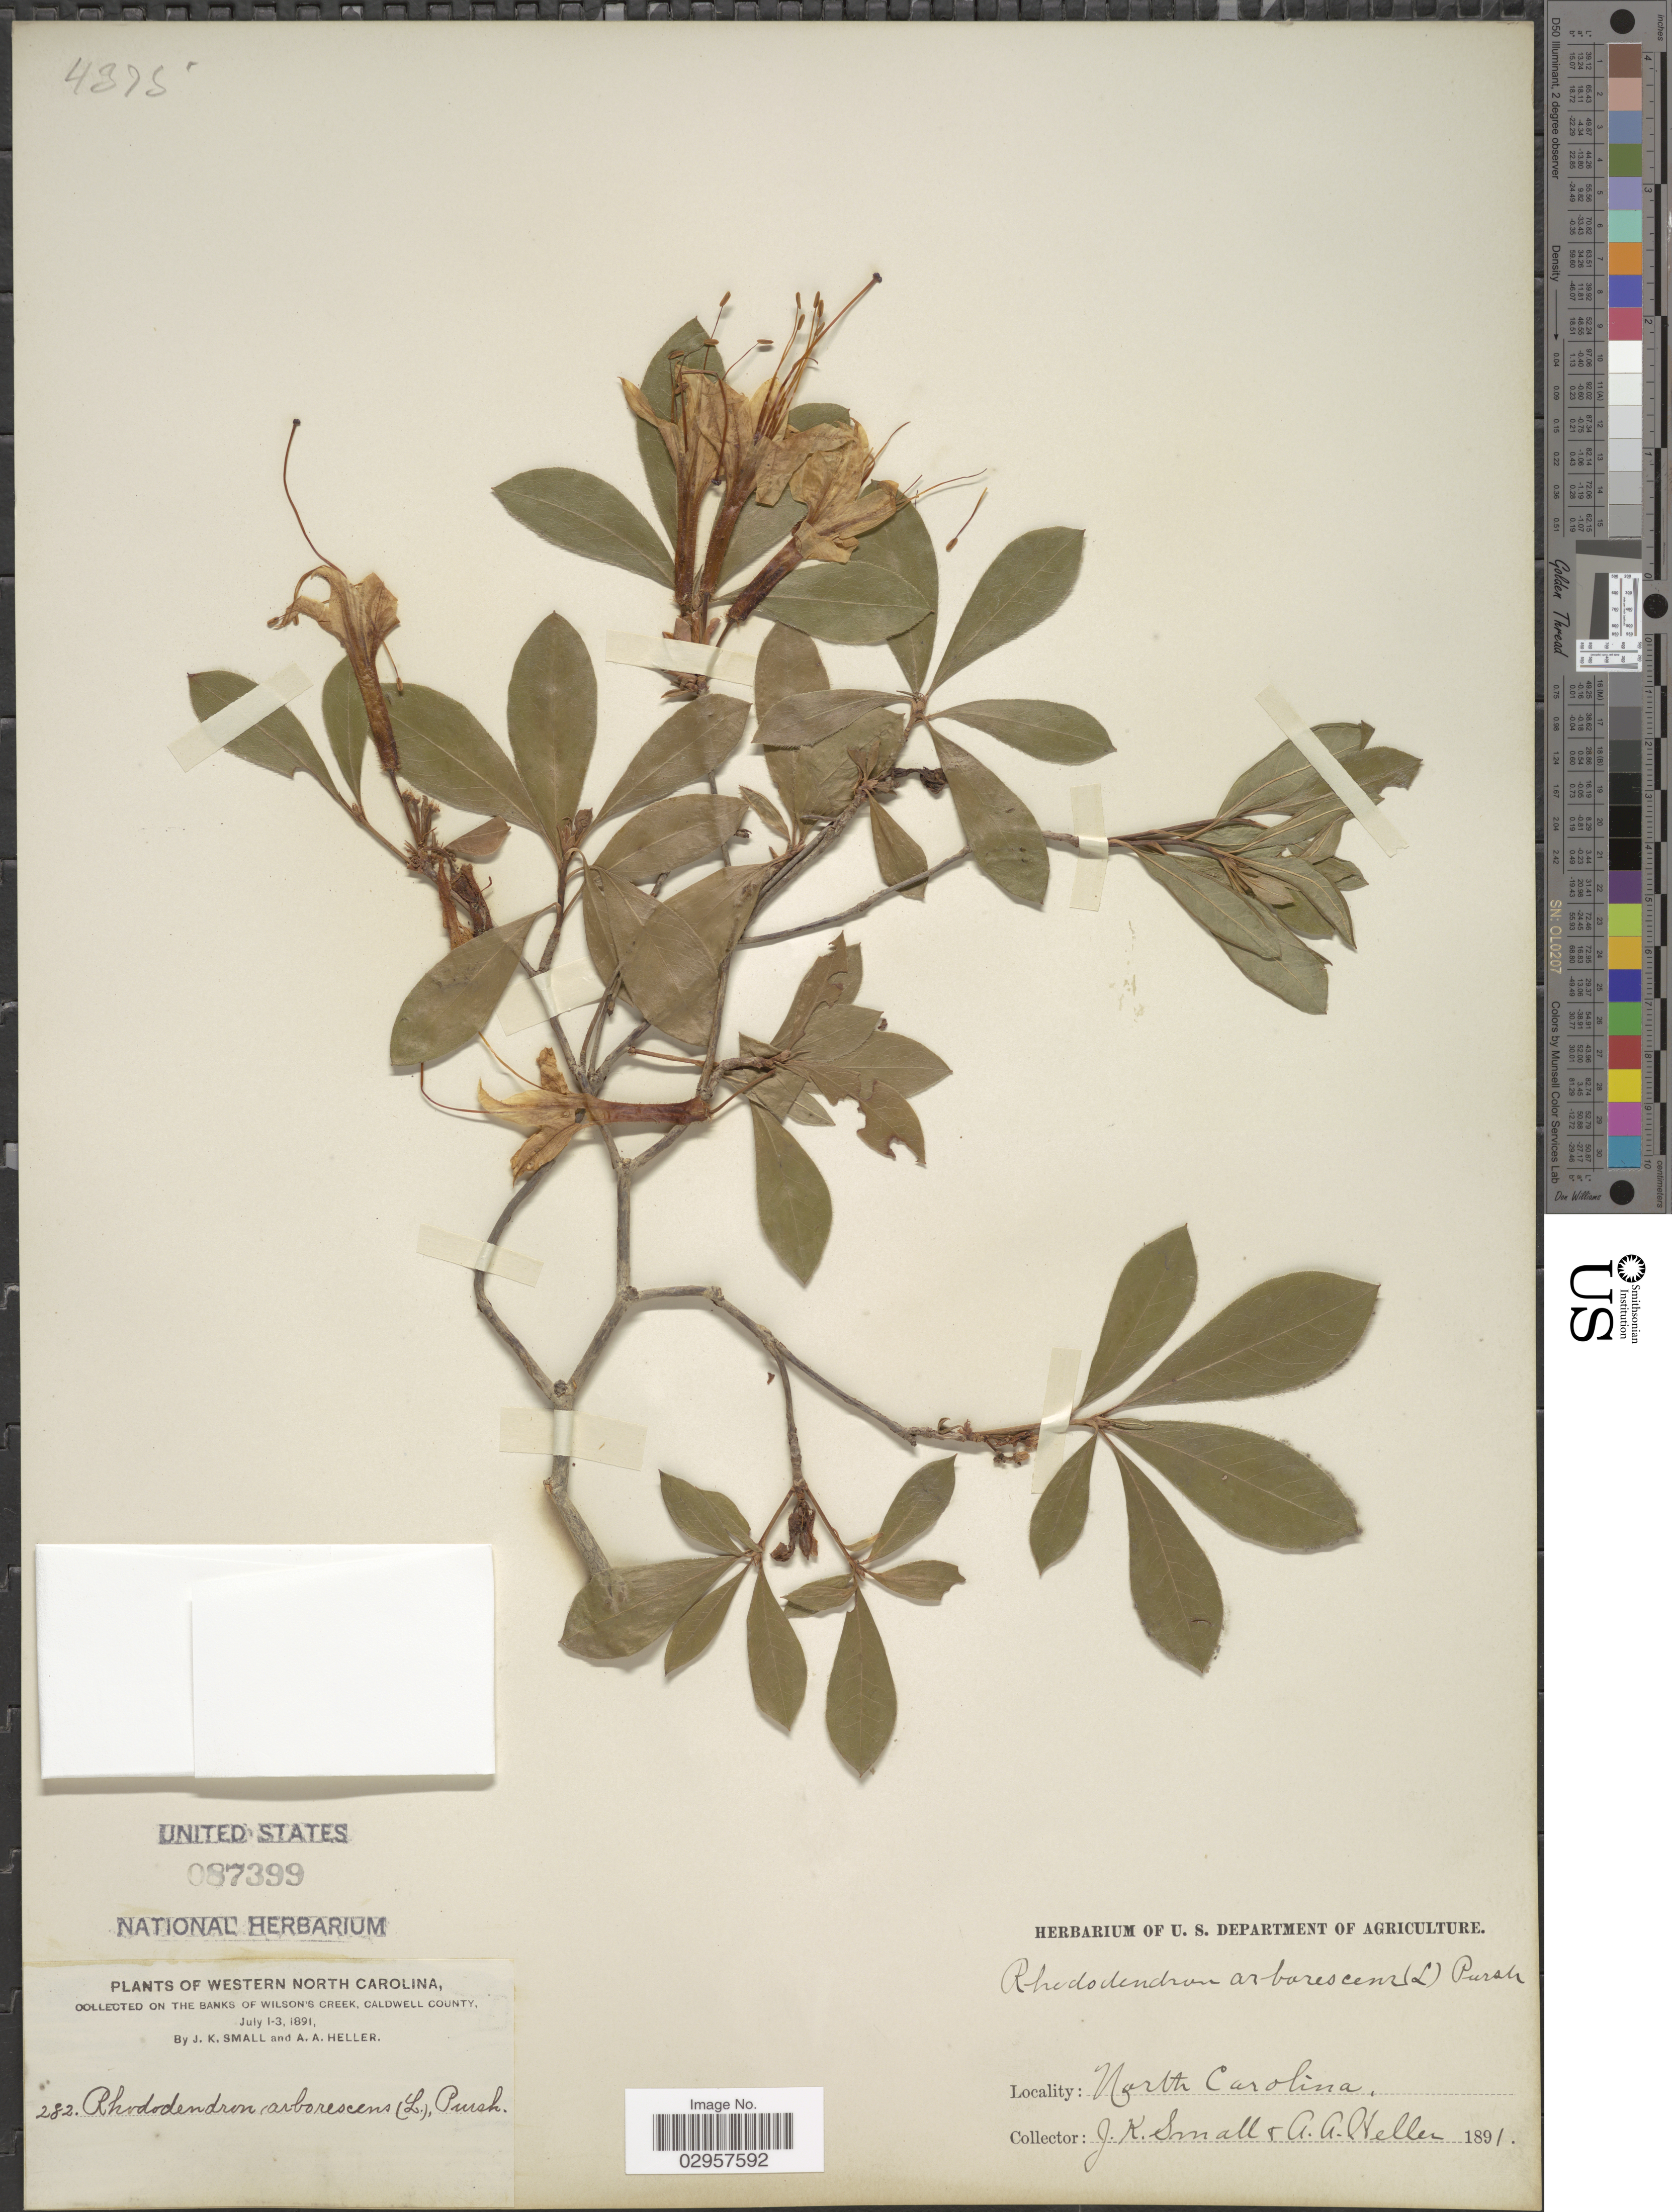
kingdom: Plantae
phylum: Tracheophyta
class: Magnoliopsida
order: Ericales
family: Ericaceae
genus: Rhododendron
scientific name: Rhododendron arborescens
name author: (Pursh) Torr.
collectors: J. K. Small & A. A. Heller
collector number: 282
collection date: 1891-07-01/1891-07-03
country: United States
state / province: North Carolina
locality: Western North Carolina. On the banks of Wilson's Creek, Caldwell County.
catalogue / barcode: US 87399